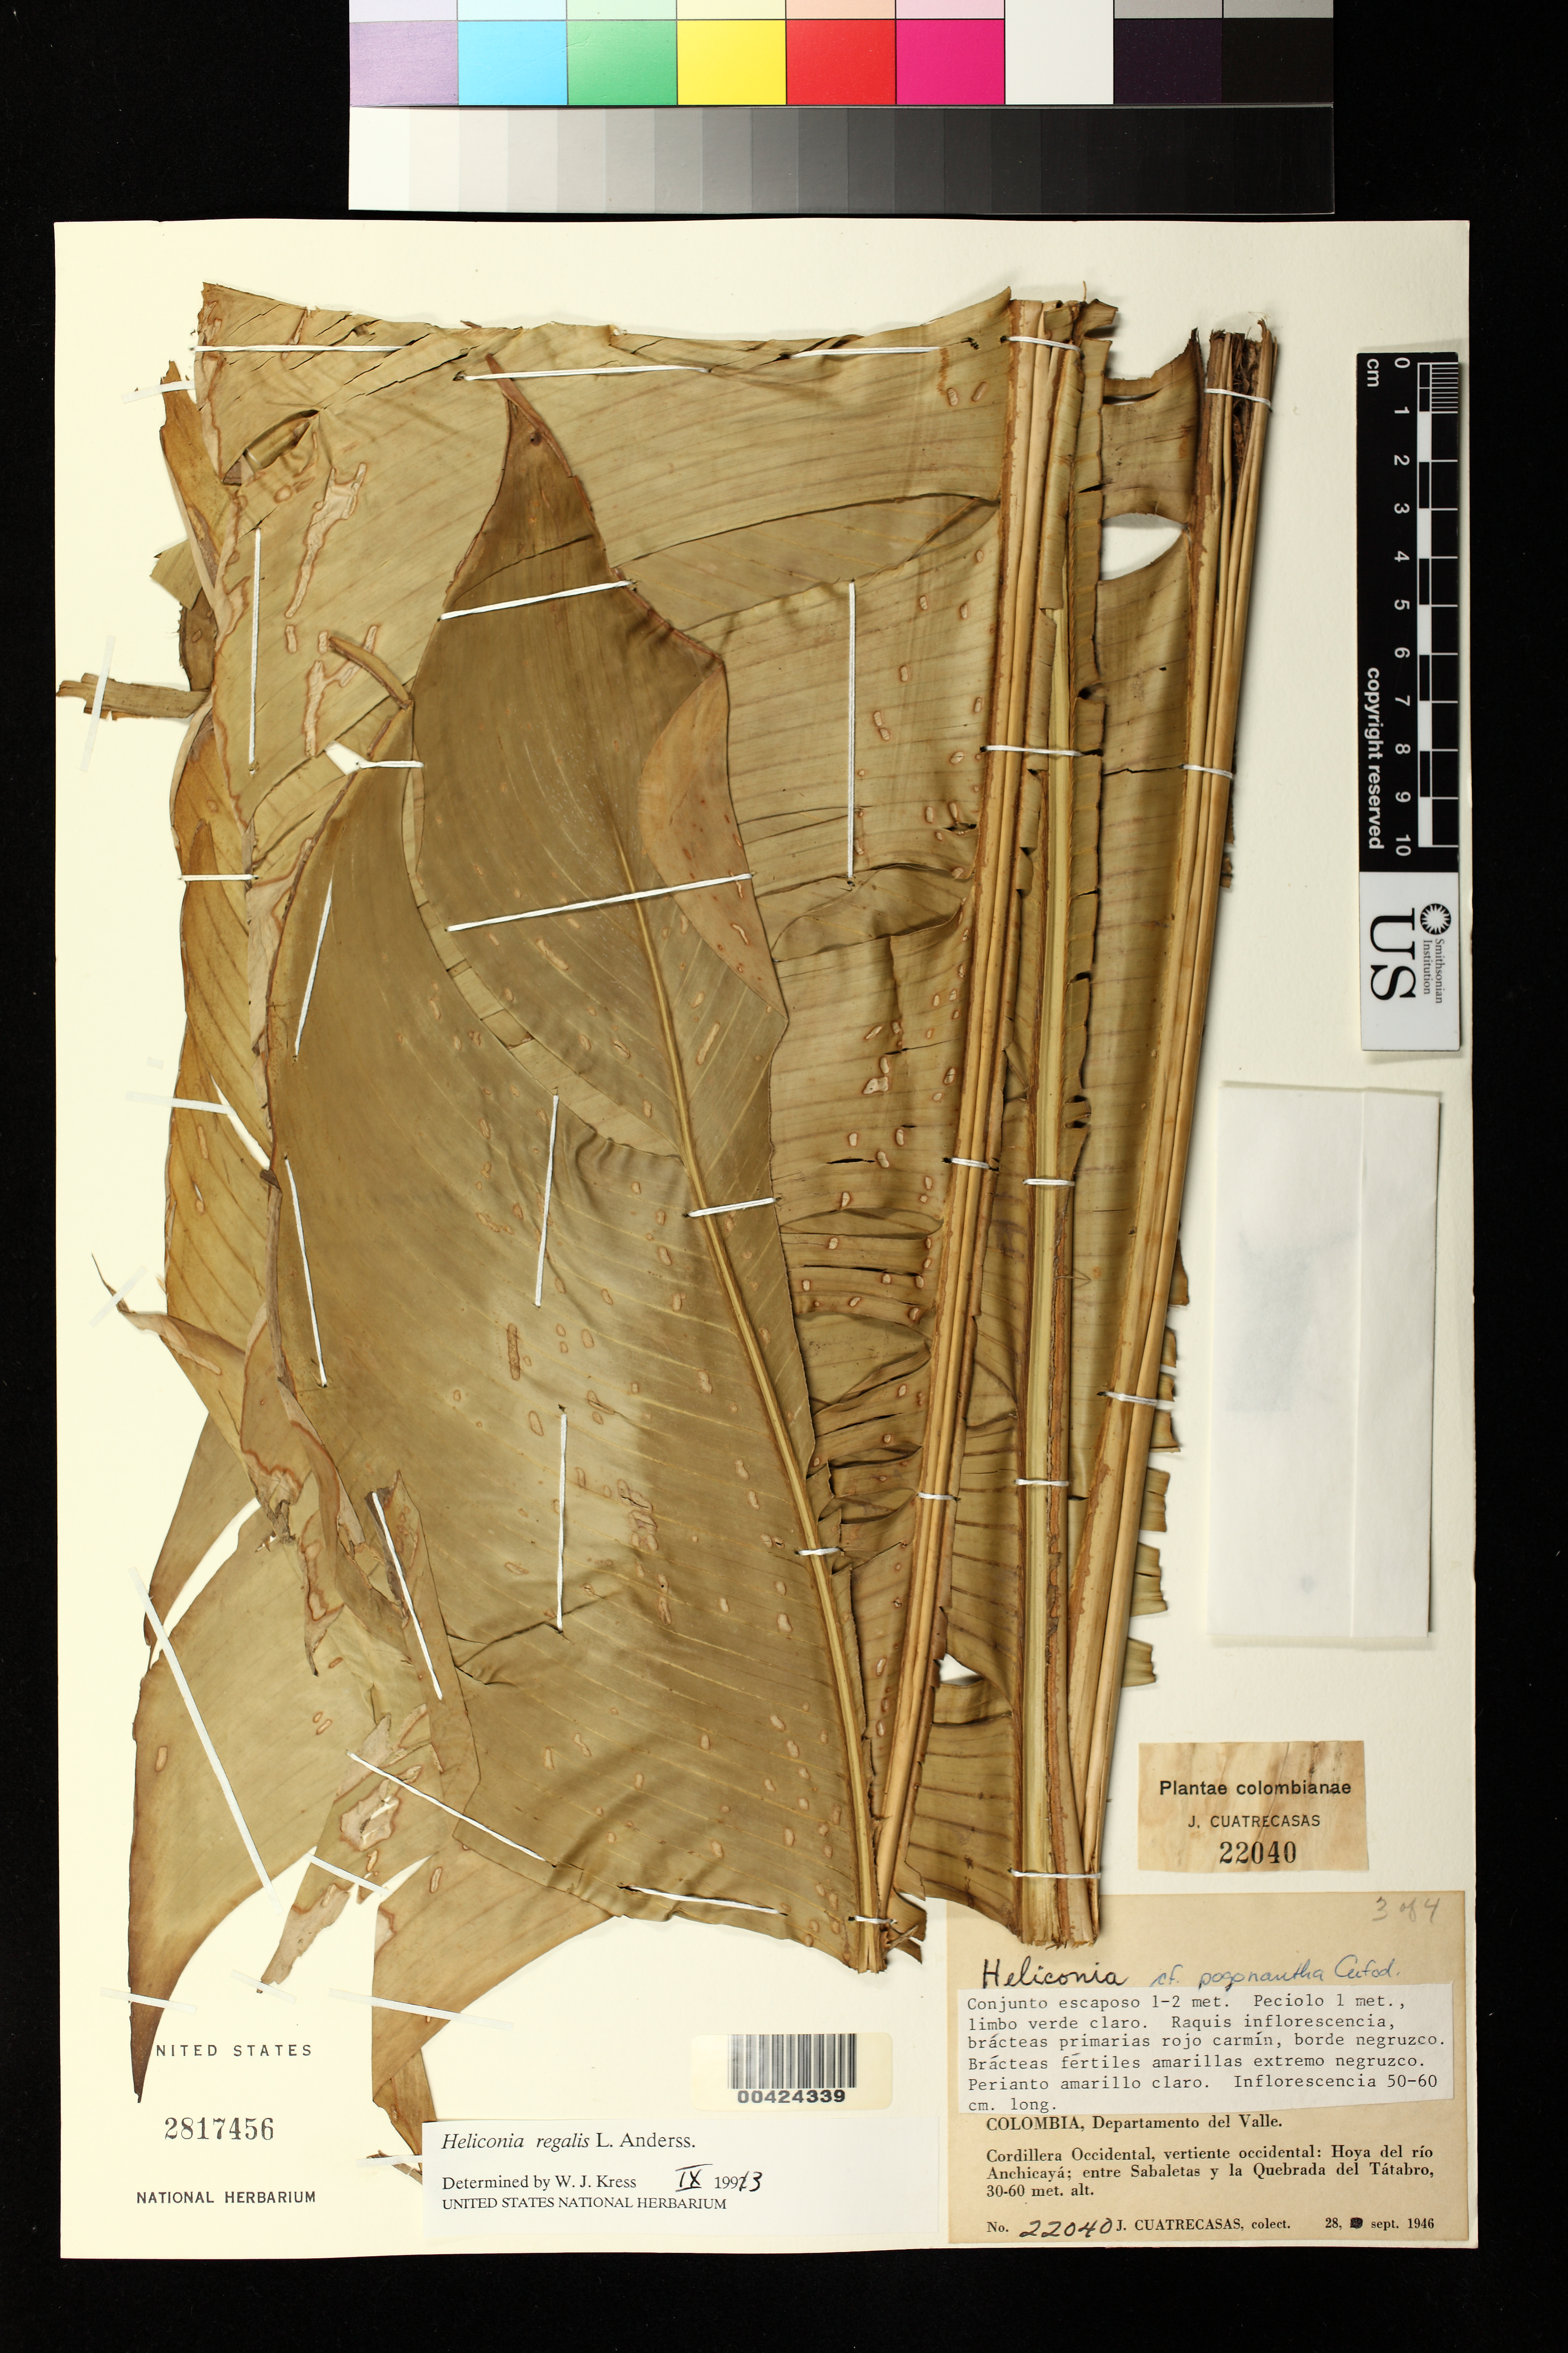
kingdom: Plantae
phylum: Tracheophyta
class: Liliopsida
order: Zingiberales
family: Heliconiaceae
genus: Heliconia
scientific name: Heliconia regalis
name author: L. Andersson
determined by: Kress, W. J., (US), Smithsonian Institution - National Museum of Natural History (UNITED STATES)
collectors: J. Cuatrecasas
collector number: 22040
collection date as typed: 28 Sep 1946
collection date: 1946-09-28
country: Colombia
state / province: Valle del Cauca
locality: Entre Sabaletas y la Quebrada del tatabro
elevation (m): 30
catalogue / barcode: US 2817456